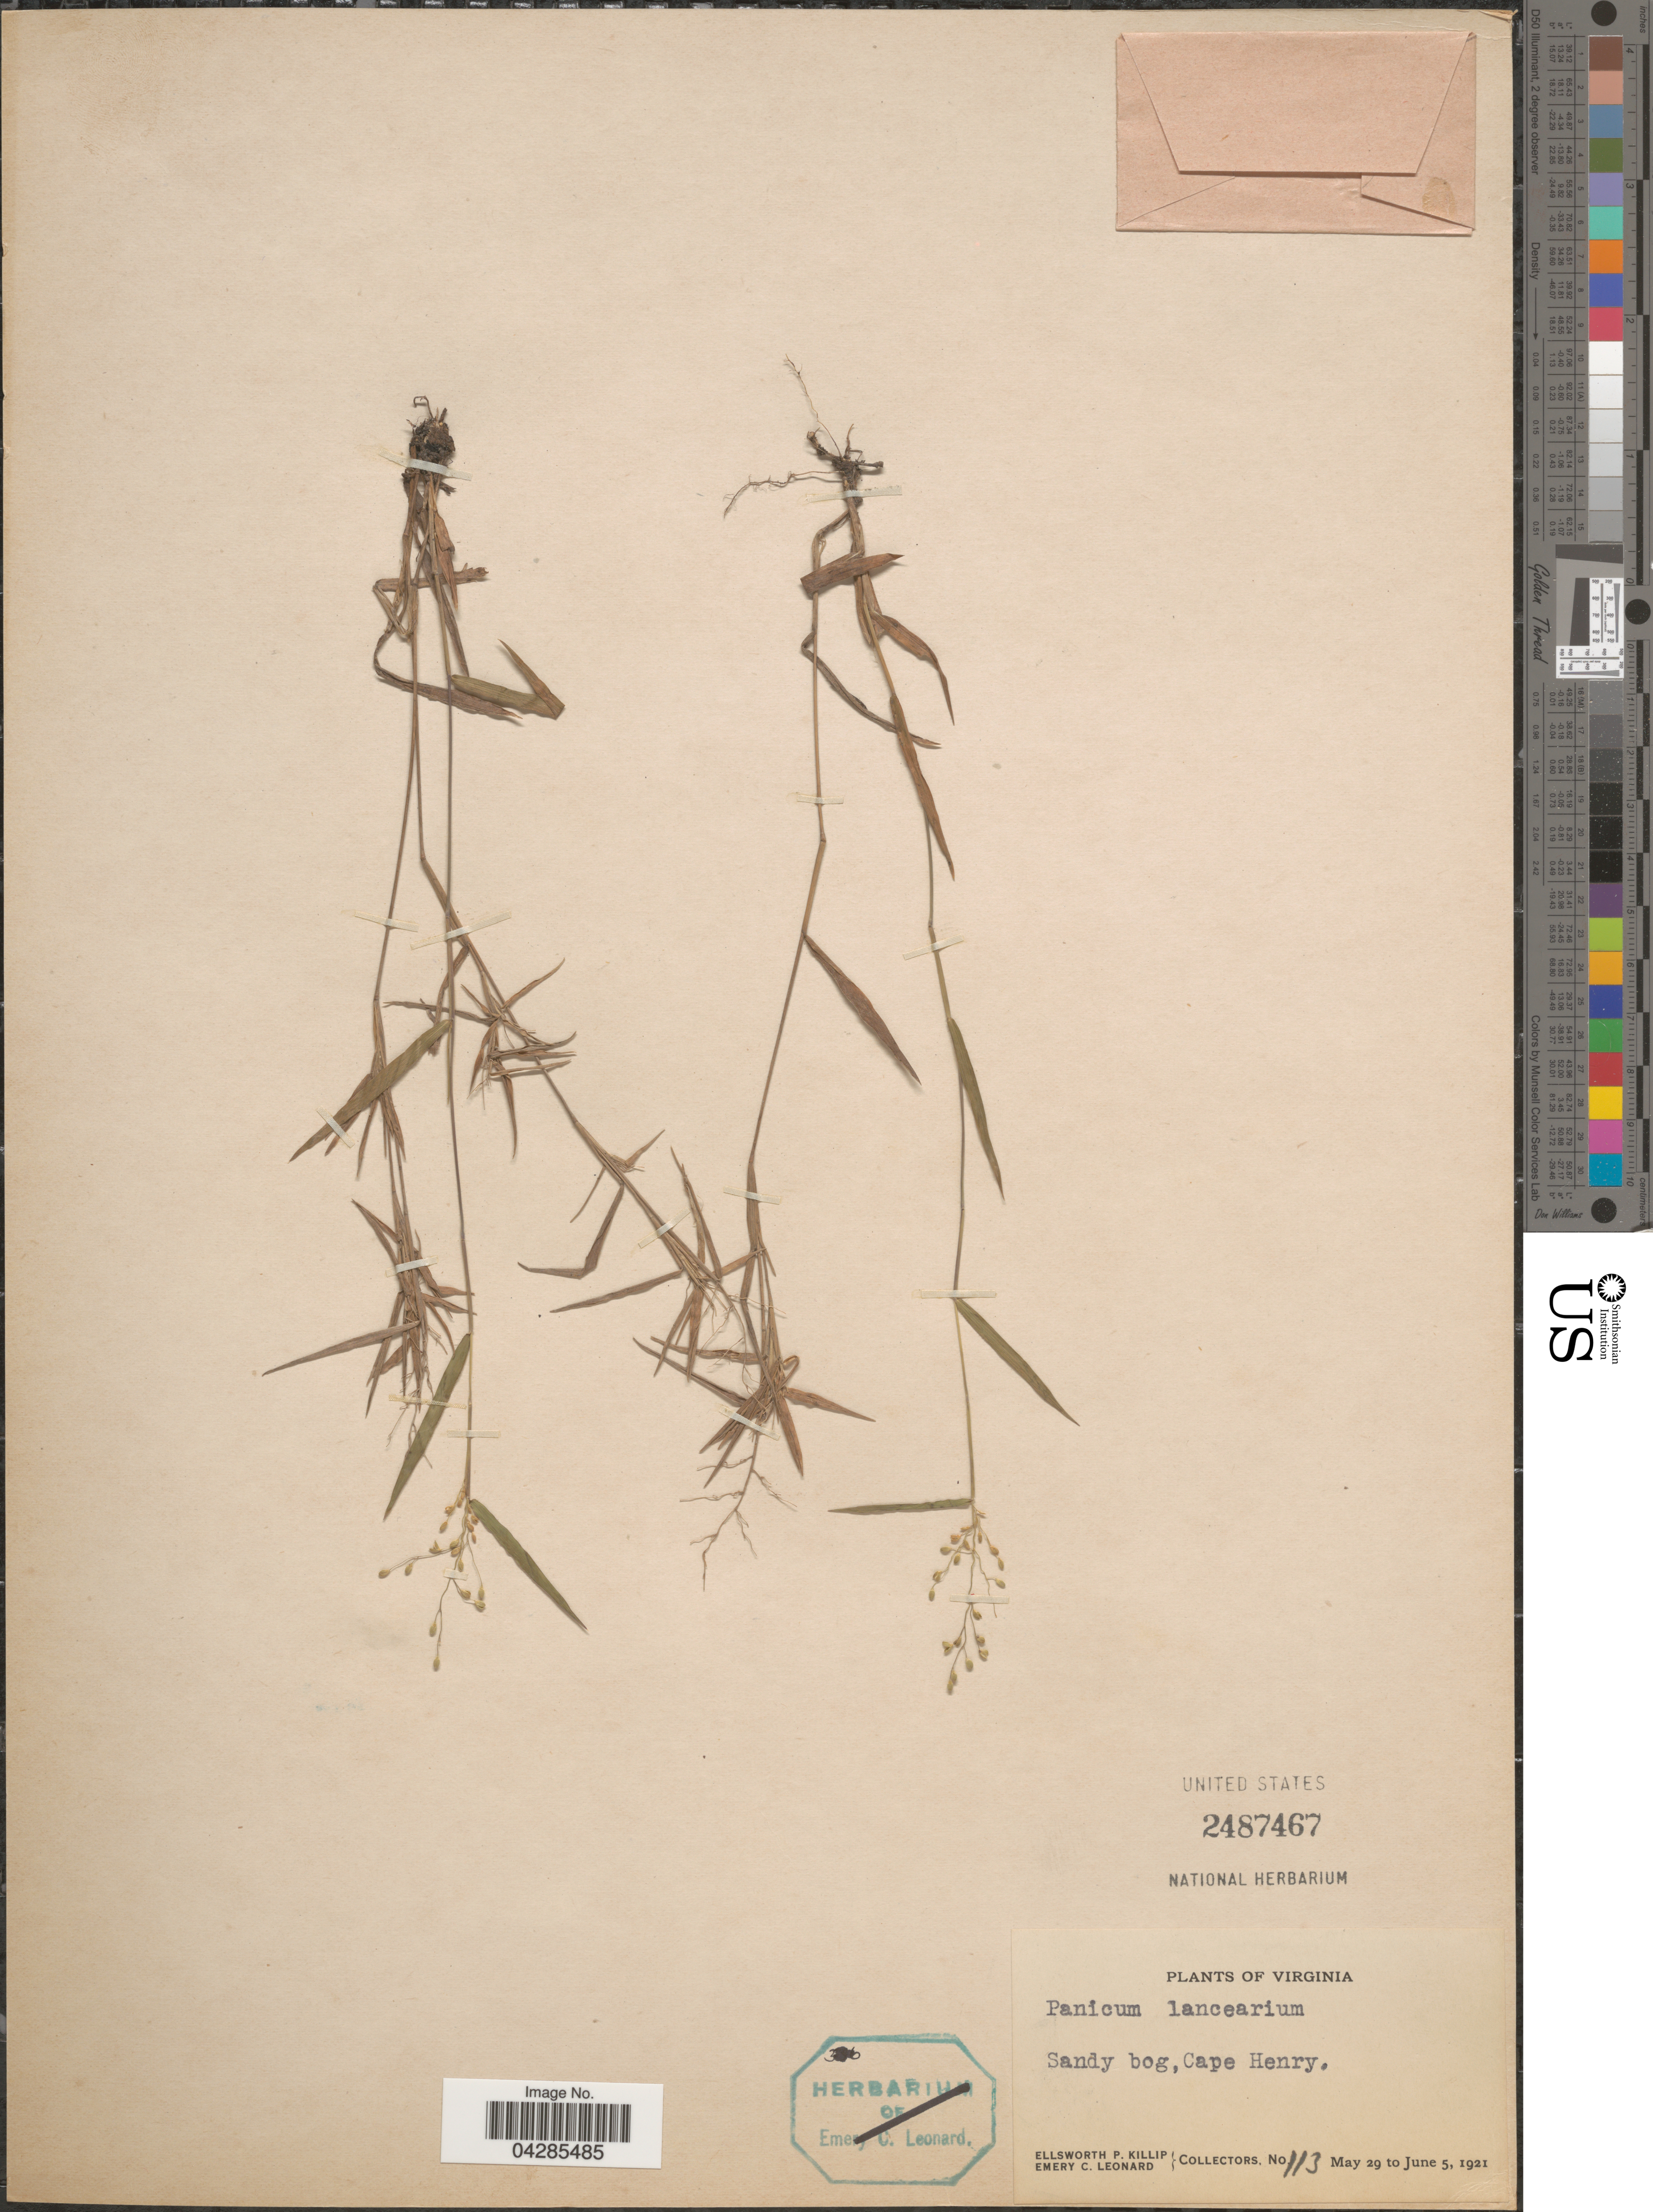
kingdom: Plantae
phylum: Tracheophyta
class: Liliopsida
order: Poales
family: Poaceae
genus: Dichanthelium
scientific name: Dichanthelium portoricense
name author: (Desv. ex Ham.) B.F. Hansen & Wunderlin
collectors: E. P. Killip & E. C. Leonard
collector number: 113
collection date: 1921-05-29/1921-06-05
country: United States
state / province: Virginia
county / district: City of Virginia Beach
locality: Sandy bog, Cape Henry.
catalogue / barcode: US 2487467